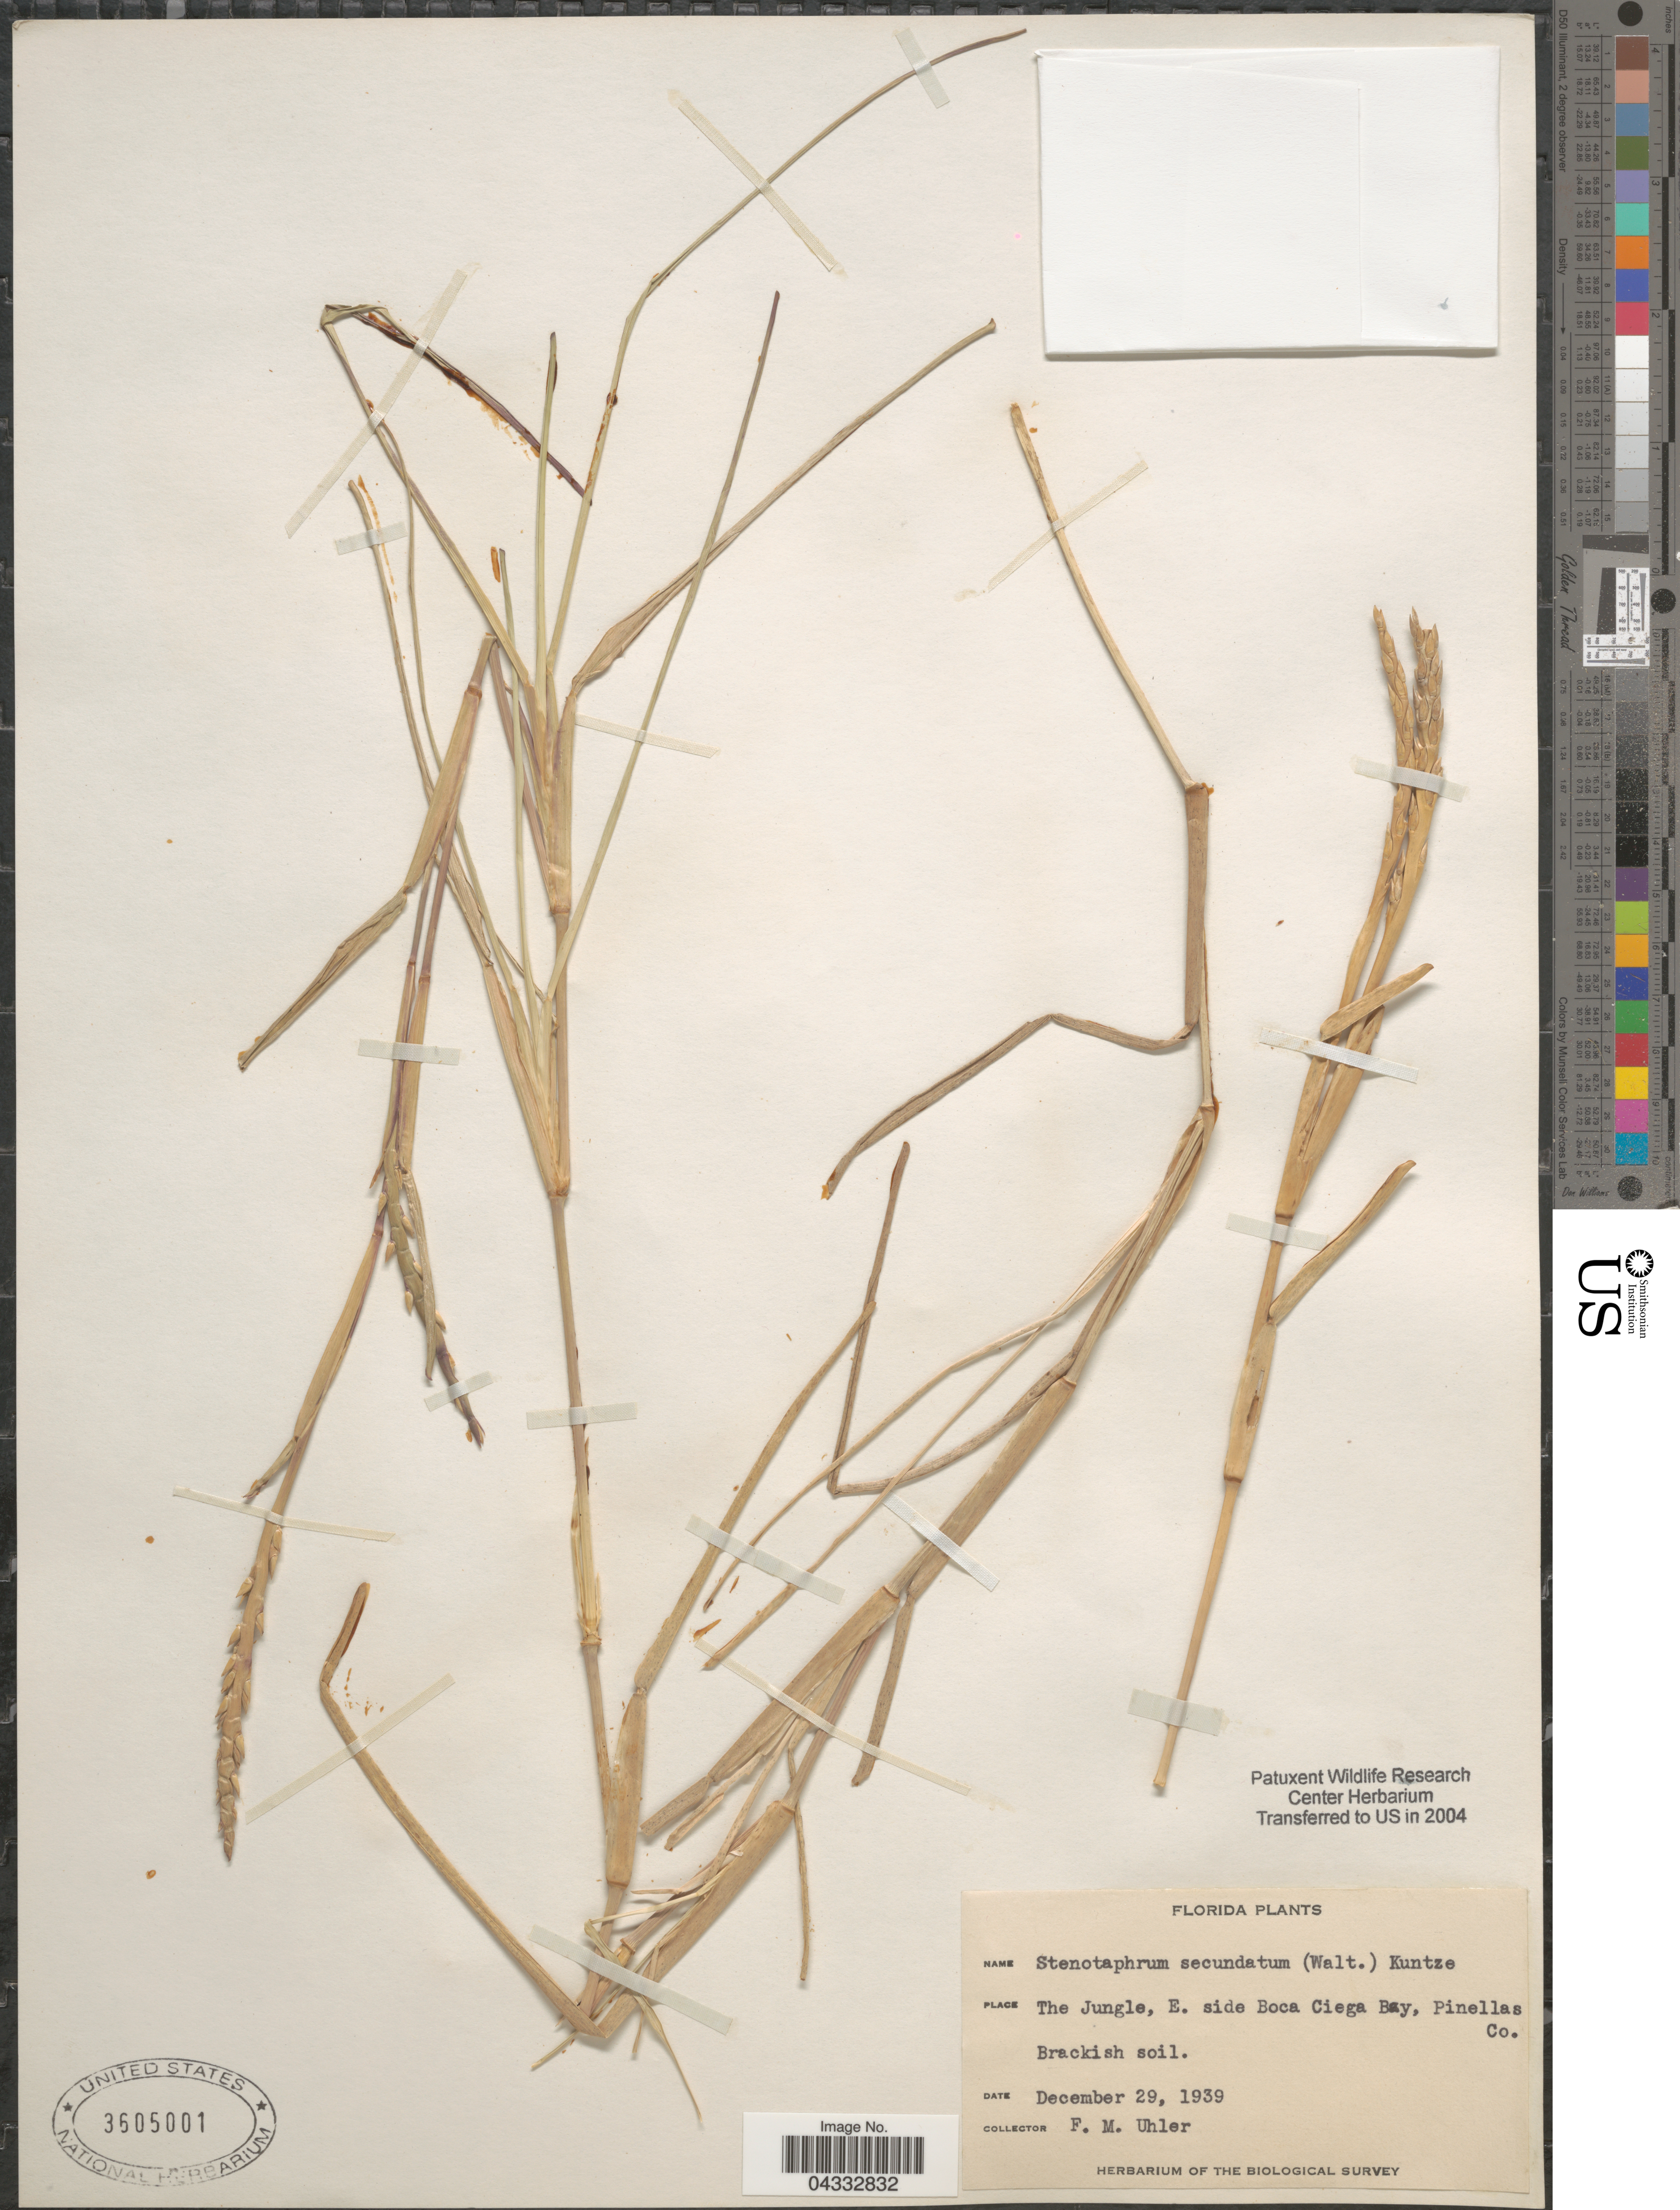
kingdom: Plantae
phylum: Tracheophyta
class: Liliopsida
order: Poales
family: Poaceae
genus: Stenotaphrum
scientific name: Stenotaphrum secundatum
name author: (Walter) Kuntze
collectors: F. M. Uhler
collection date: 1939-12-29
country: United States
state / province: Florida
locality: The Jungle, E. side Boca Ciega Bay, Pinellas Co. The Biological Survey.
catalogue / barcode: US 3605001